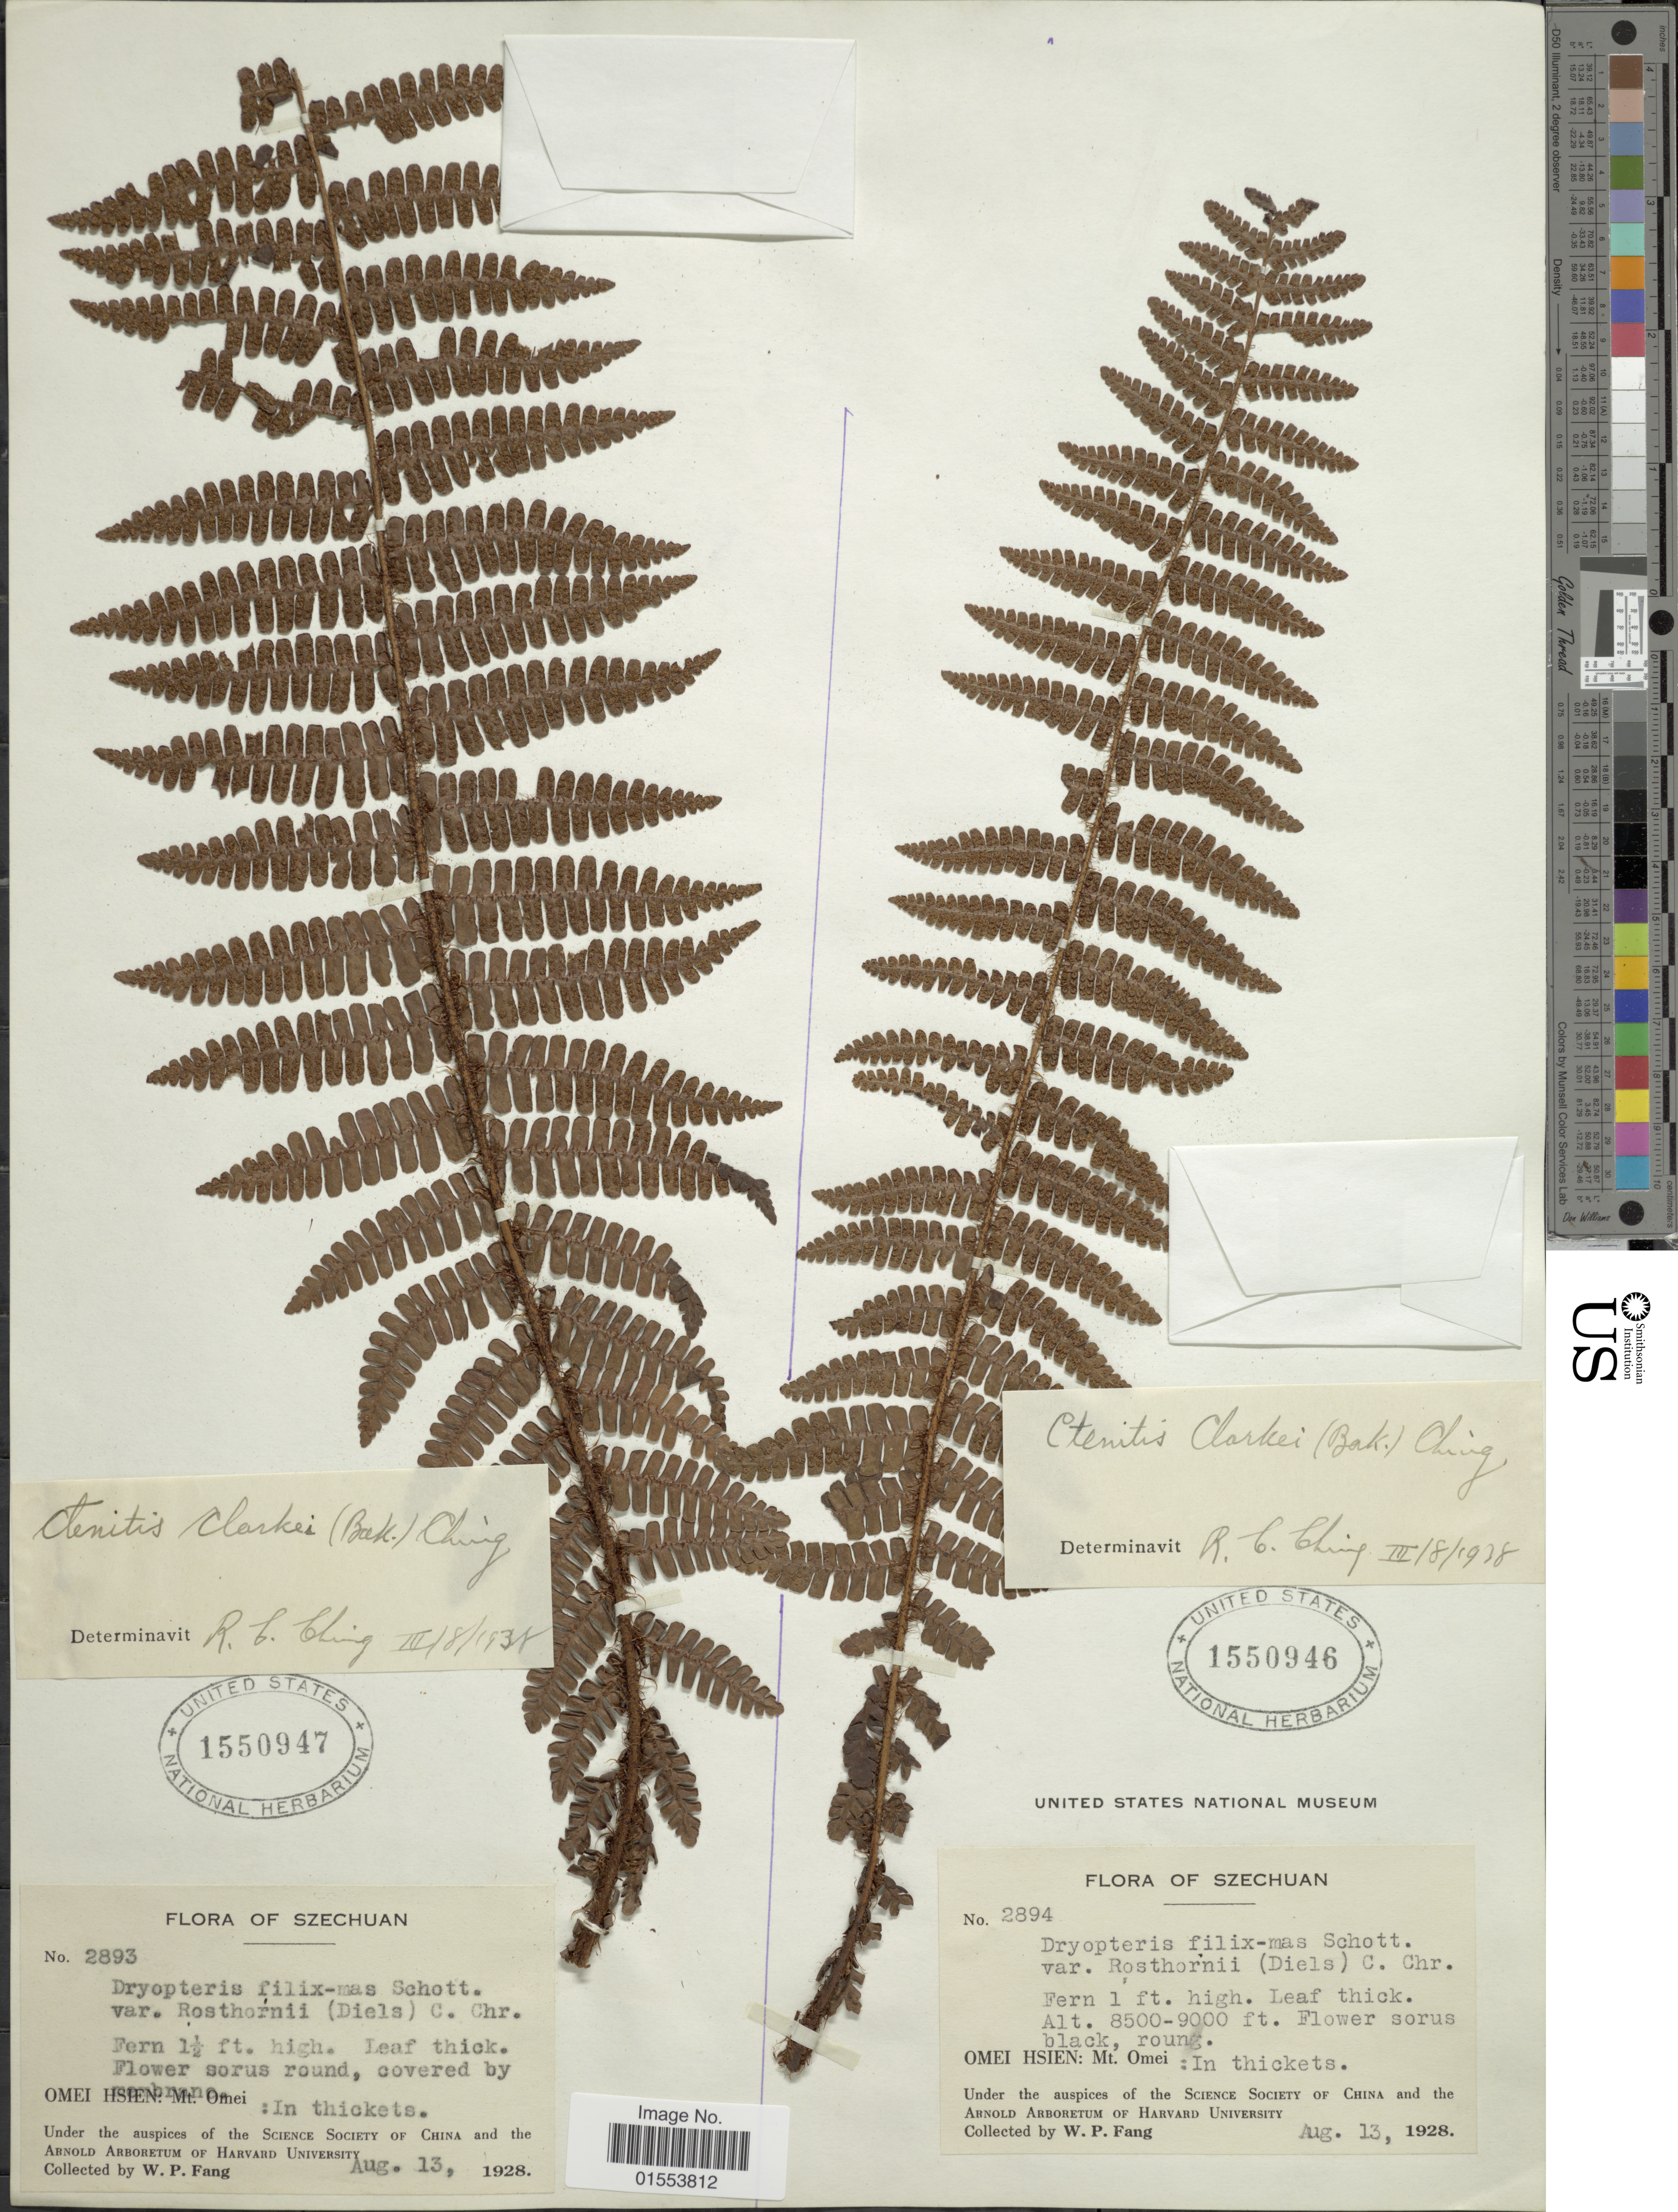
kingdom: Plantae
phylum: Tracheophyta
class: Polypodiopsida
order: Polypodiales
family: Dryopteridaceae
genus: Dryopteris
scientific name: Dryopteris clarkei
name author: (Baker) Kuntze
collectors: W. P. Fang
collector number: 2894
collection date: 1928-08-13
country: China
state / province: Sichuan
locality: Szechuan, Omei Hsien: in thickets.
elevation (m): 2591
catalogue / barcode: US 1550946-2